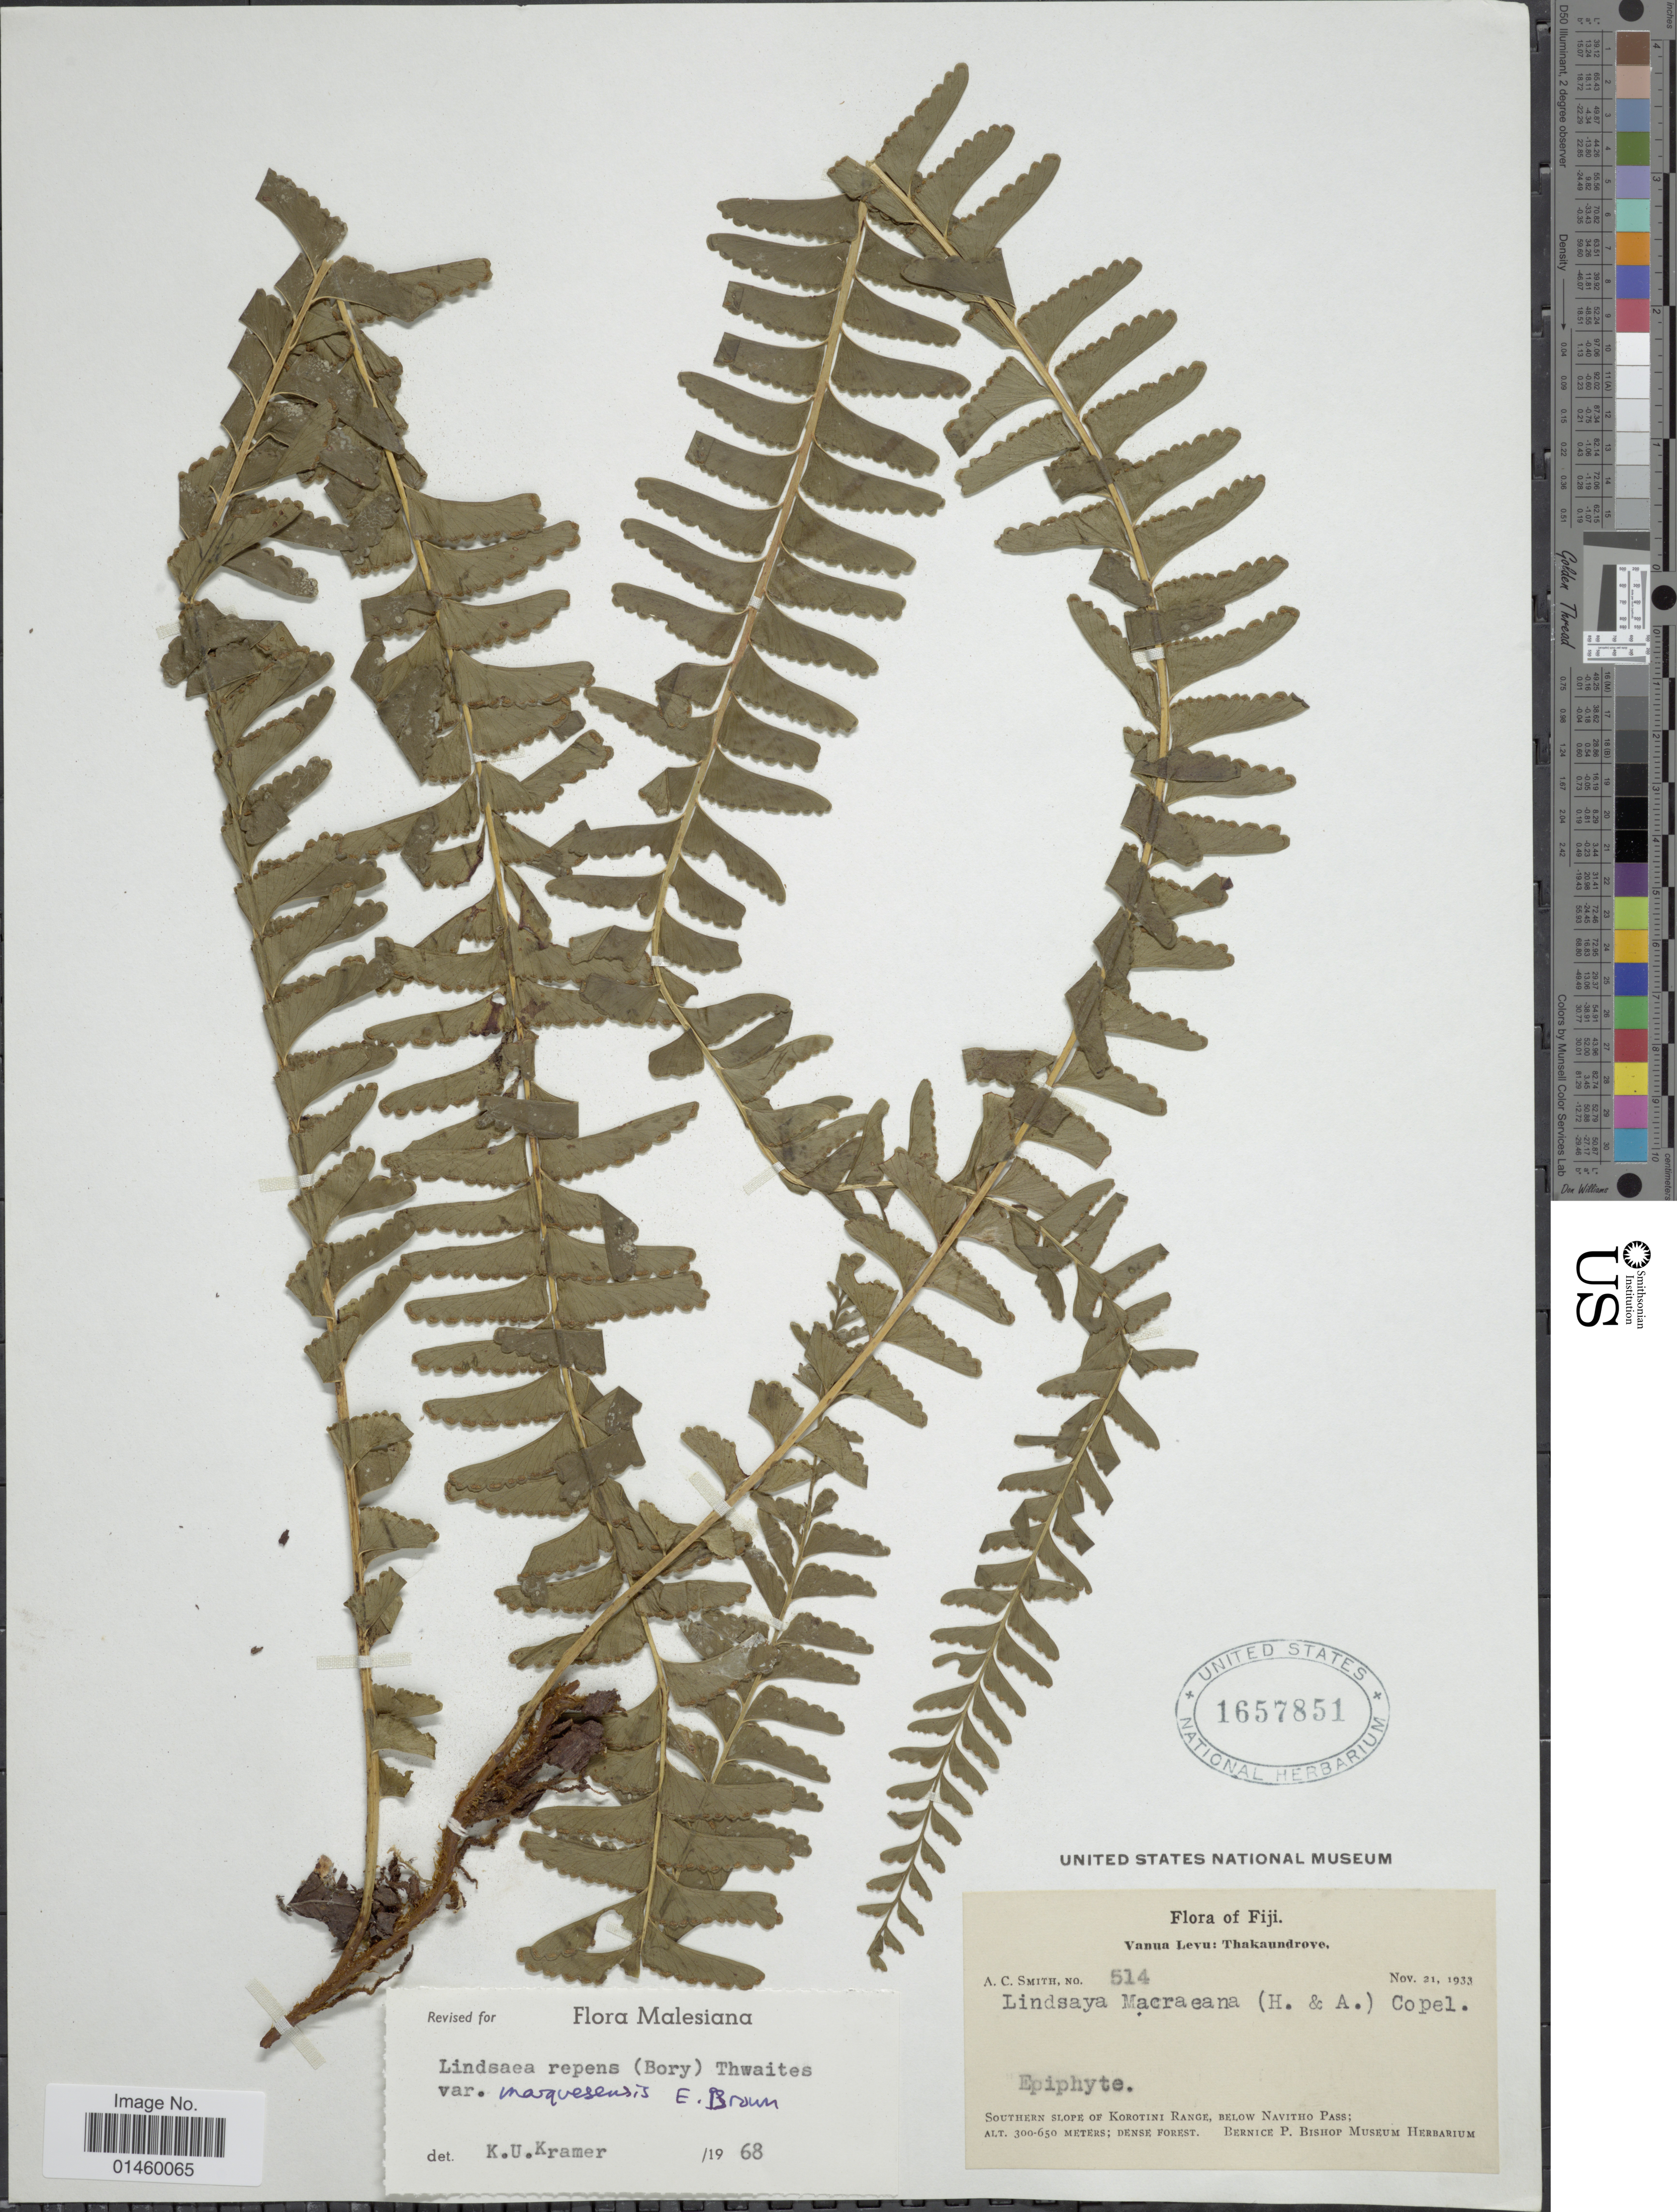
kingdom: Plantae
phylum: Tracheophyta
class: Polypodiopsida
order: Polypodiales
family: Lindsaeaceae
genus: Lindsaea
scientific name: Lindsaea repens var. marquesensis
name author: E.D. Br.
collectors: A. C. Smith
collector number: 514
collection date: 1933-11-21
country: Fiji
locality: Vanua Levu: Thakaundrove. Southern slope of Korotini Range, below Navitho Pass.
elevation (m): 300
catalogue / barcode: US 1657851